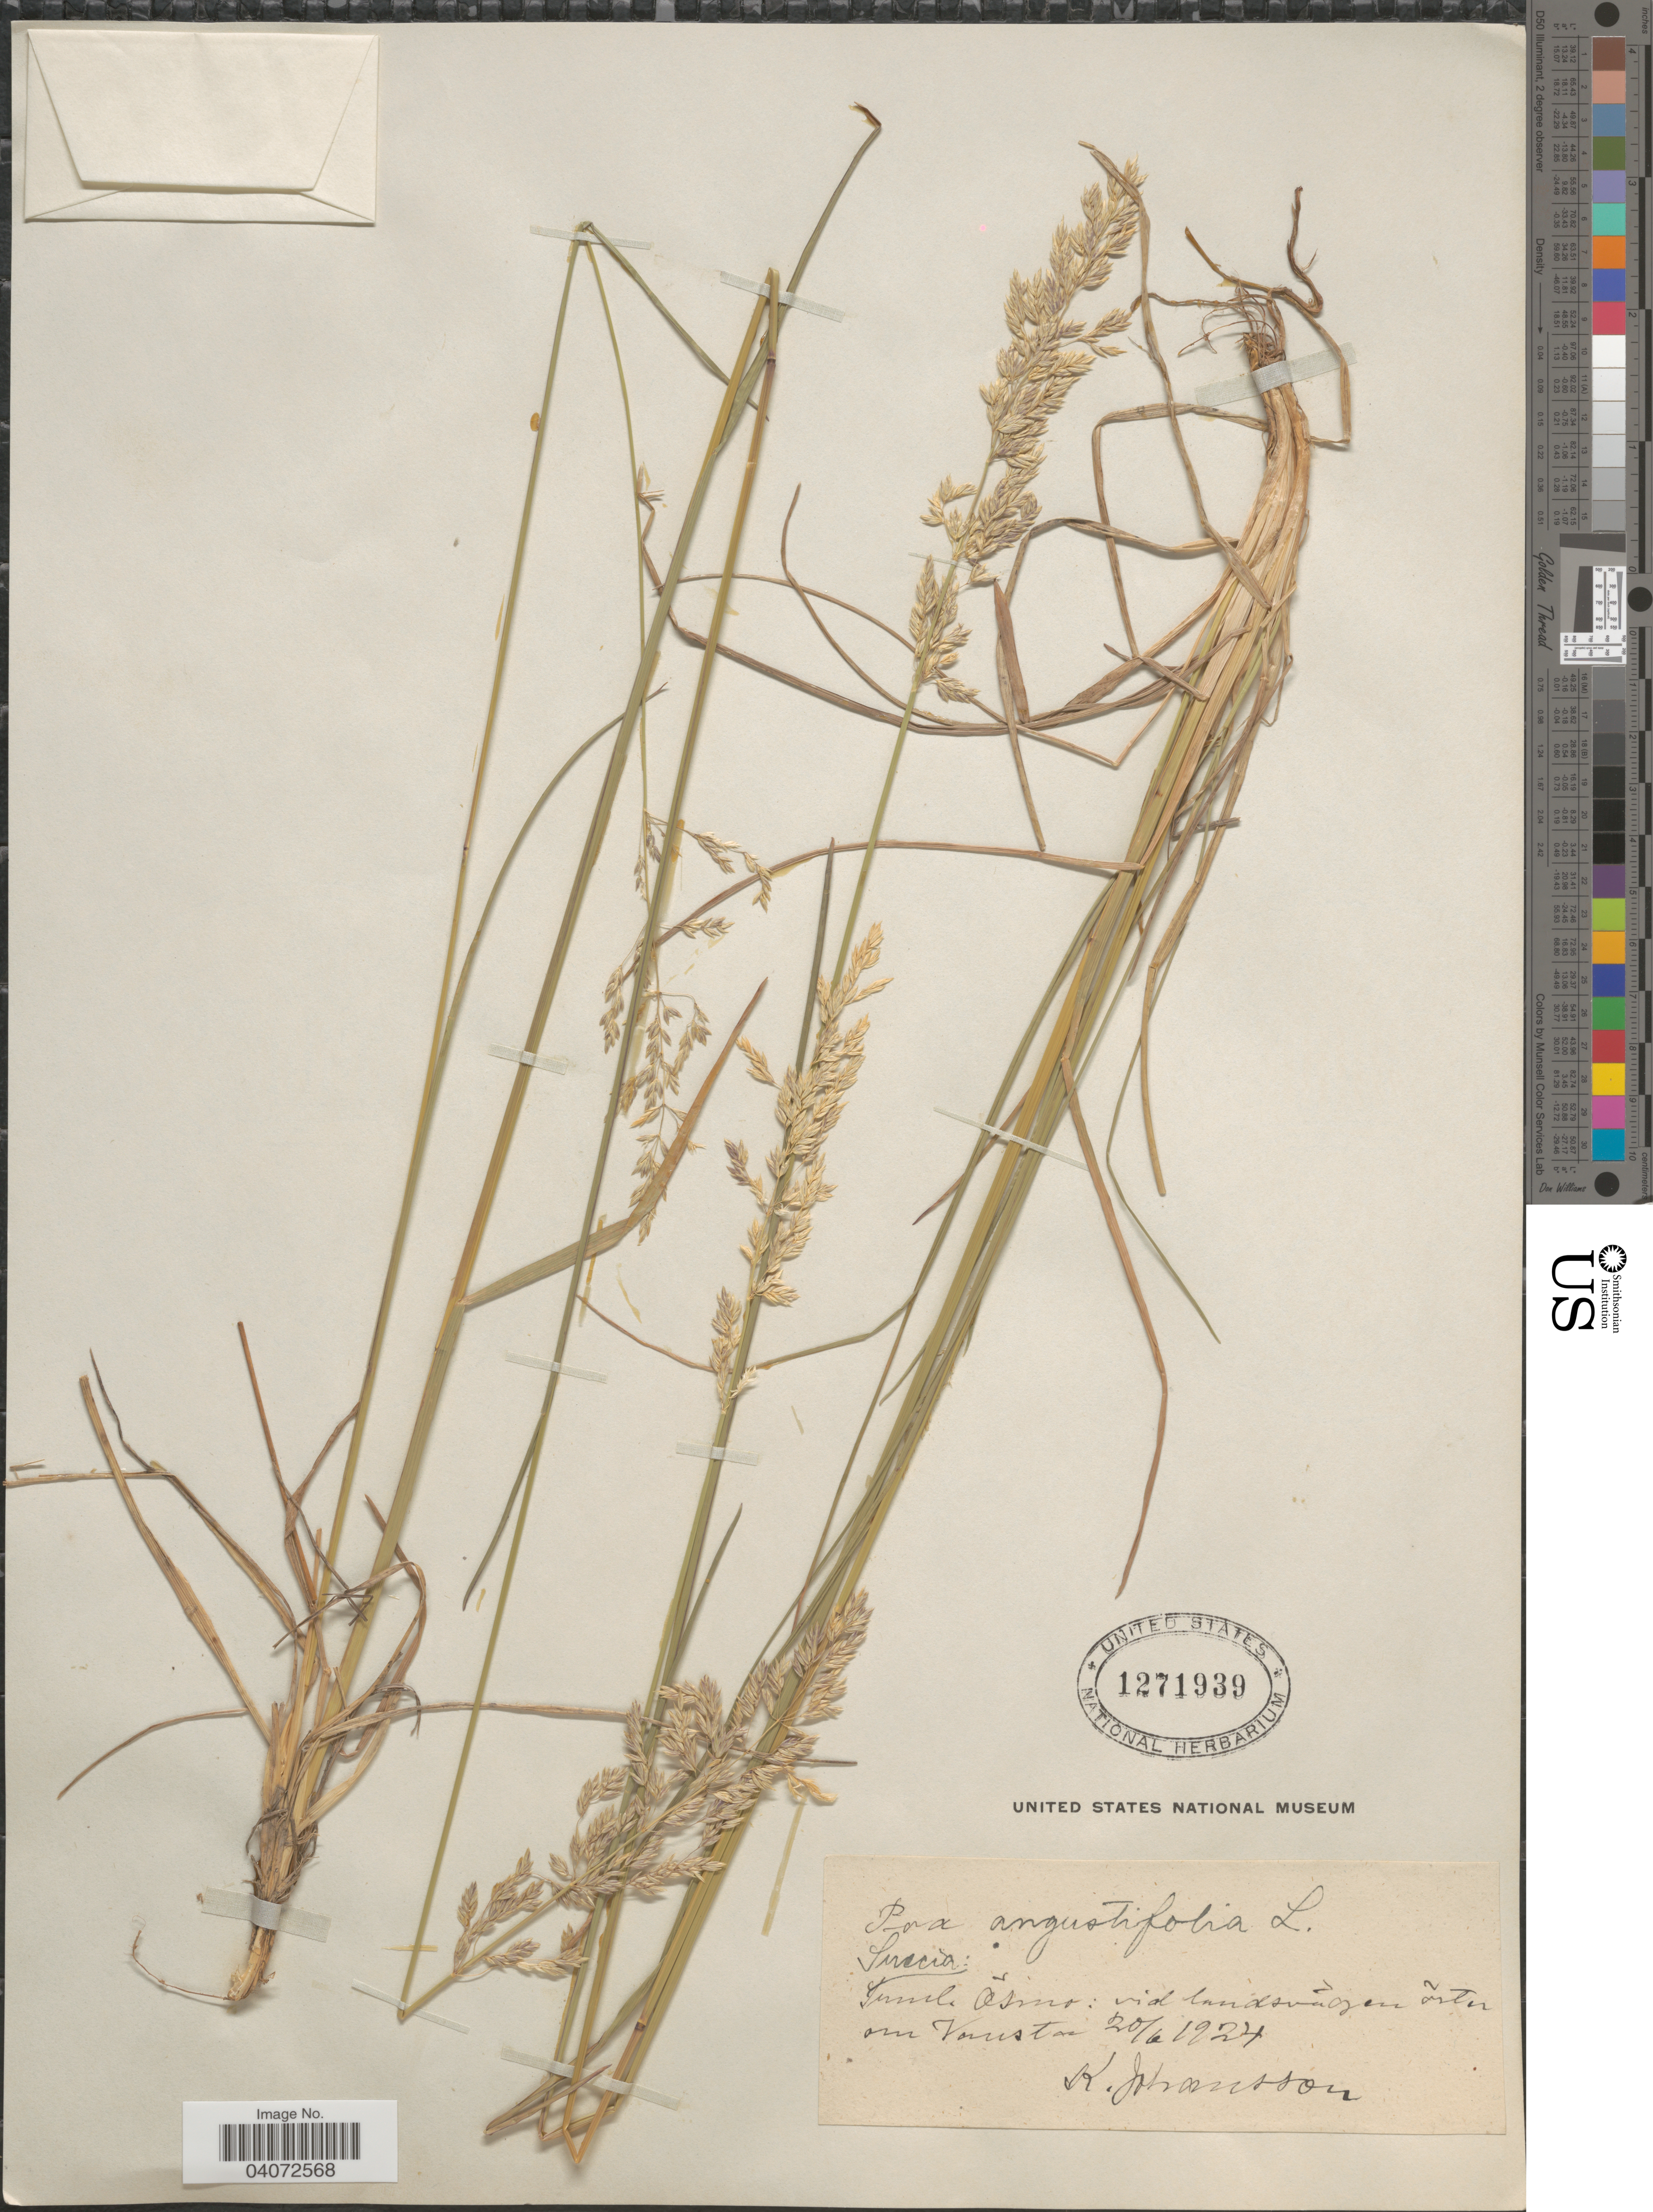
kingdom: Plantae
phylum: Tracheophyta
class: Liliopsida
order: Poales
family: Poaceae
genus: Poa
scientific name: Poa pratensis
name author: L.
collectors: K. Johansson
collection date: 1924-06-20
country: Sweden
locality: Suecia: Tumli Asmo: vid lundsvagen oster om Varsta. [interpreted]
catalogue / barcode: US 1271939